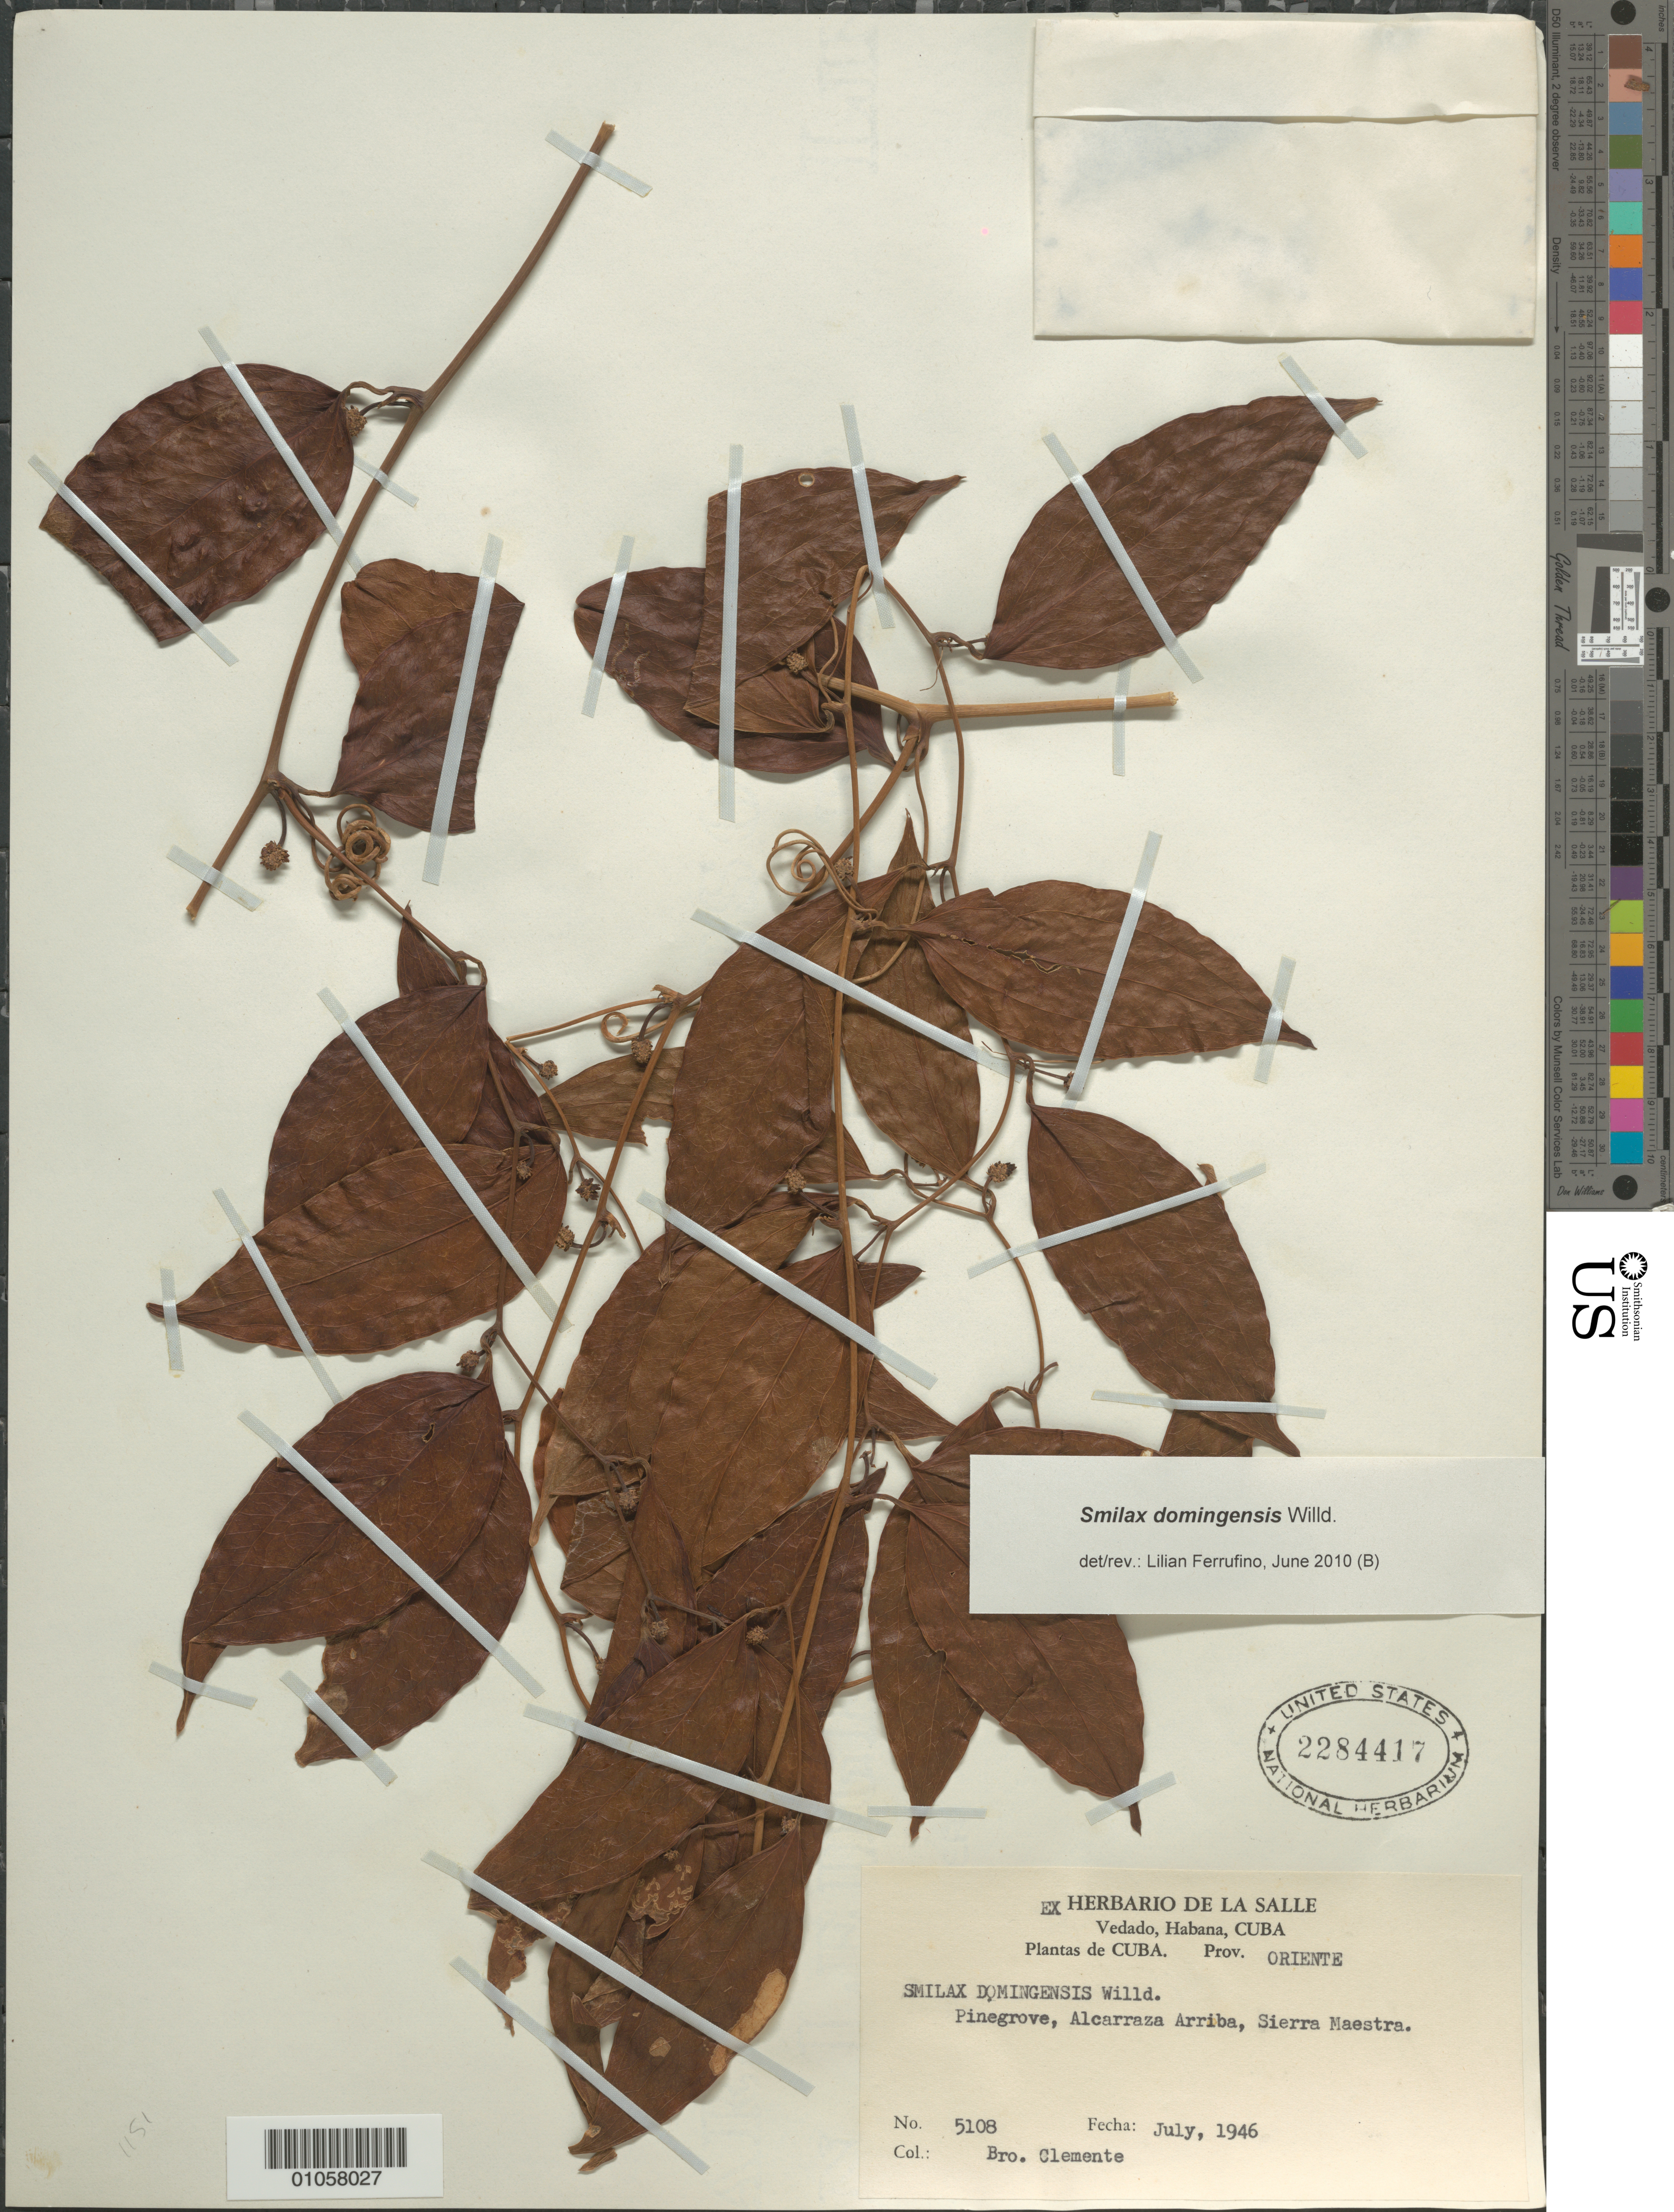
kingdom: Plantae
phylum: Tracheophyta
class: Liliopsida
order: Liliales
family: Smilacaceae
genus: Smilax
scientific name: Smilax domingensis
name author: Willd.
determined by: Ferrufino, L., (USJ), Herbario Universidad de Costa Rica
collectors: Bro. Clemente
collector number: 5108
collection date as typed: Jul 1946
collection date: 1946-07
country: Cuba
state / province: Oriente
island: Cuba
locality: Sierra Maestra, Pinegrove, Alcarraza Arriba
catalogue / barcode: US 2284417